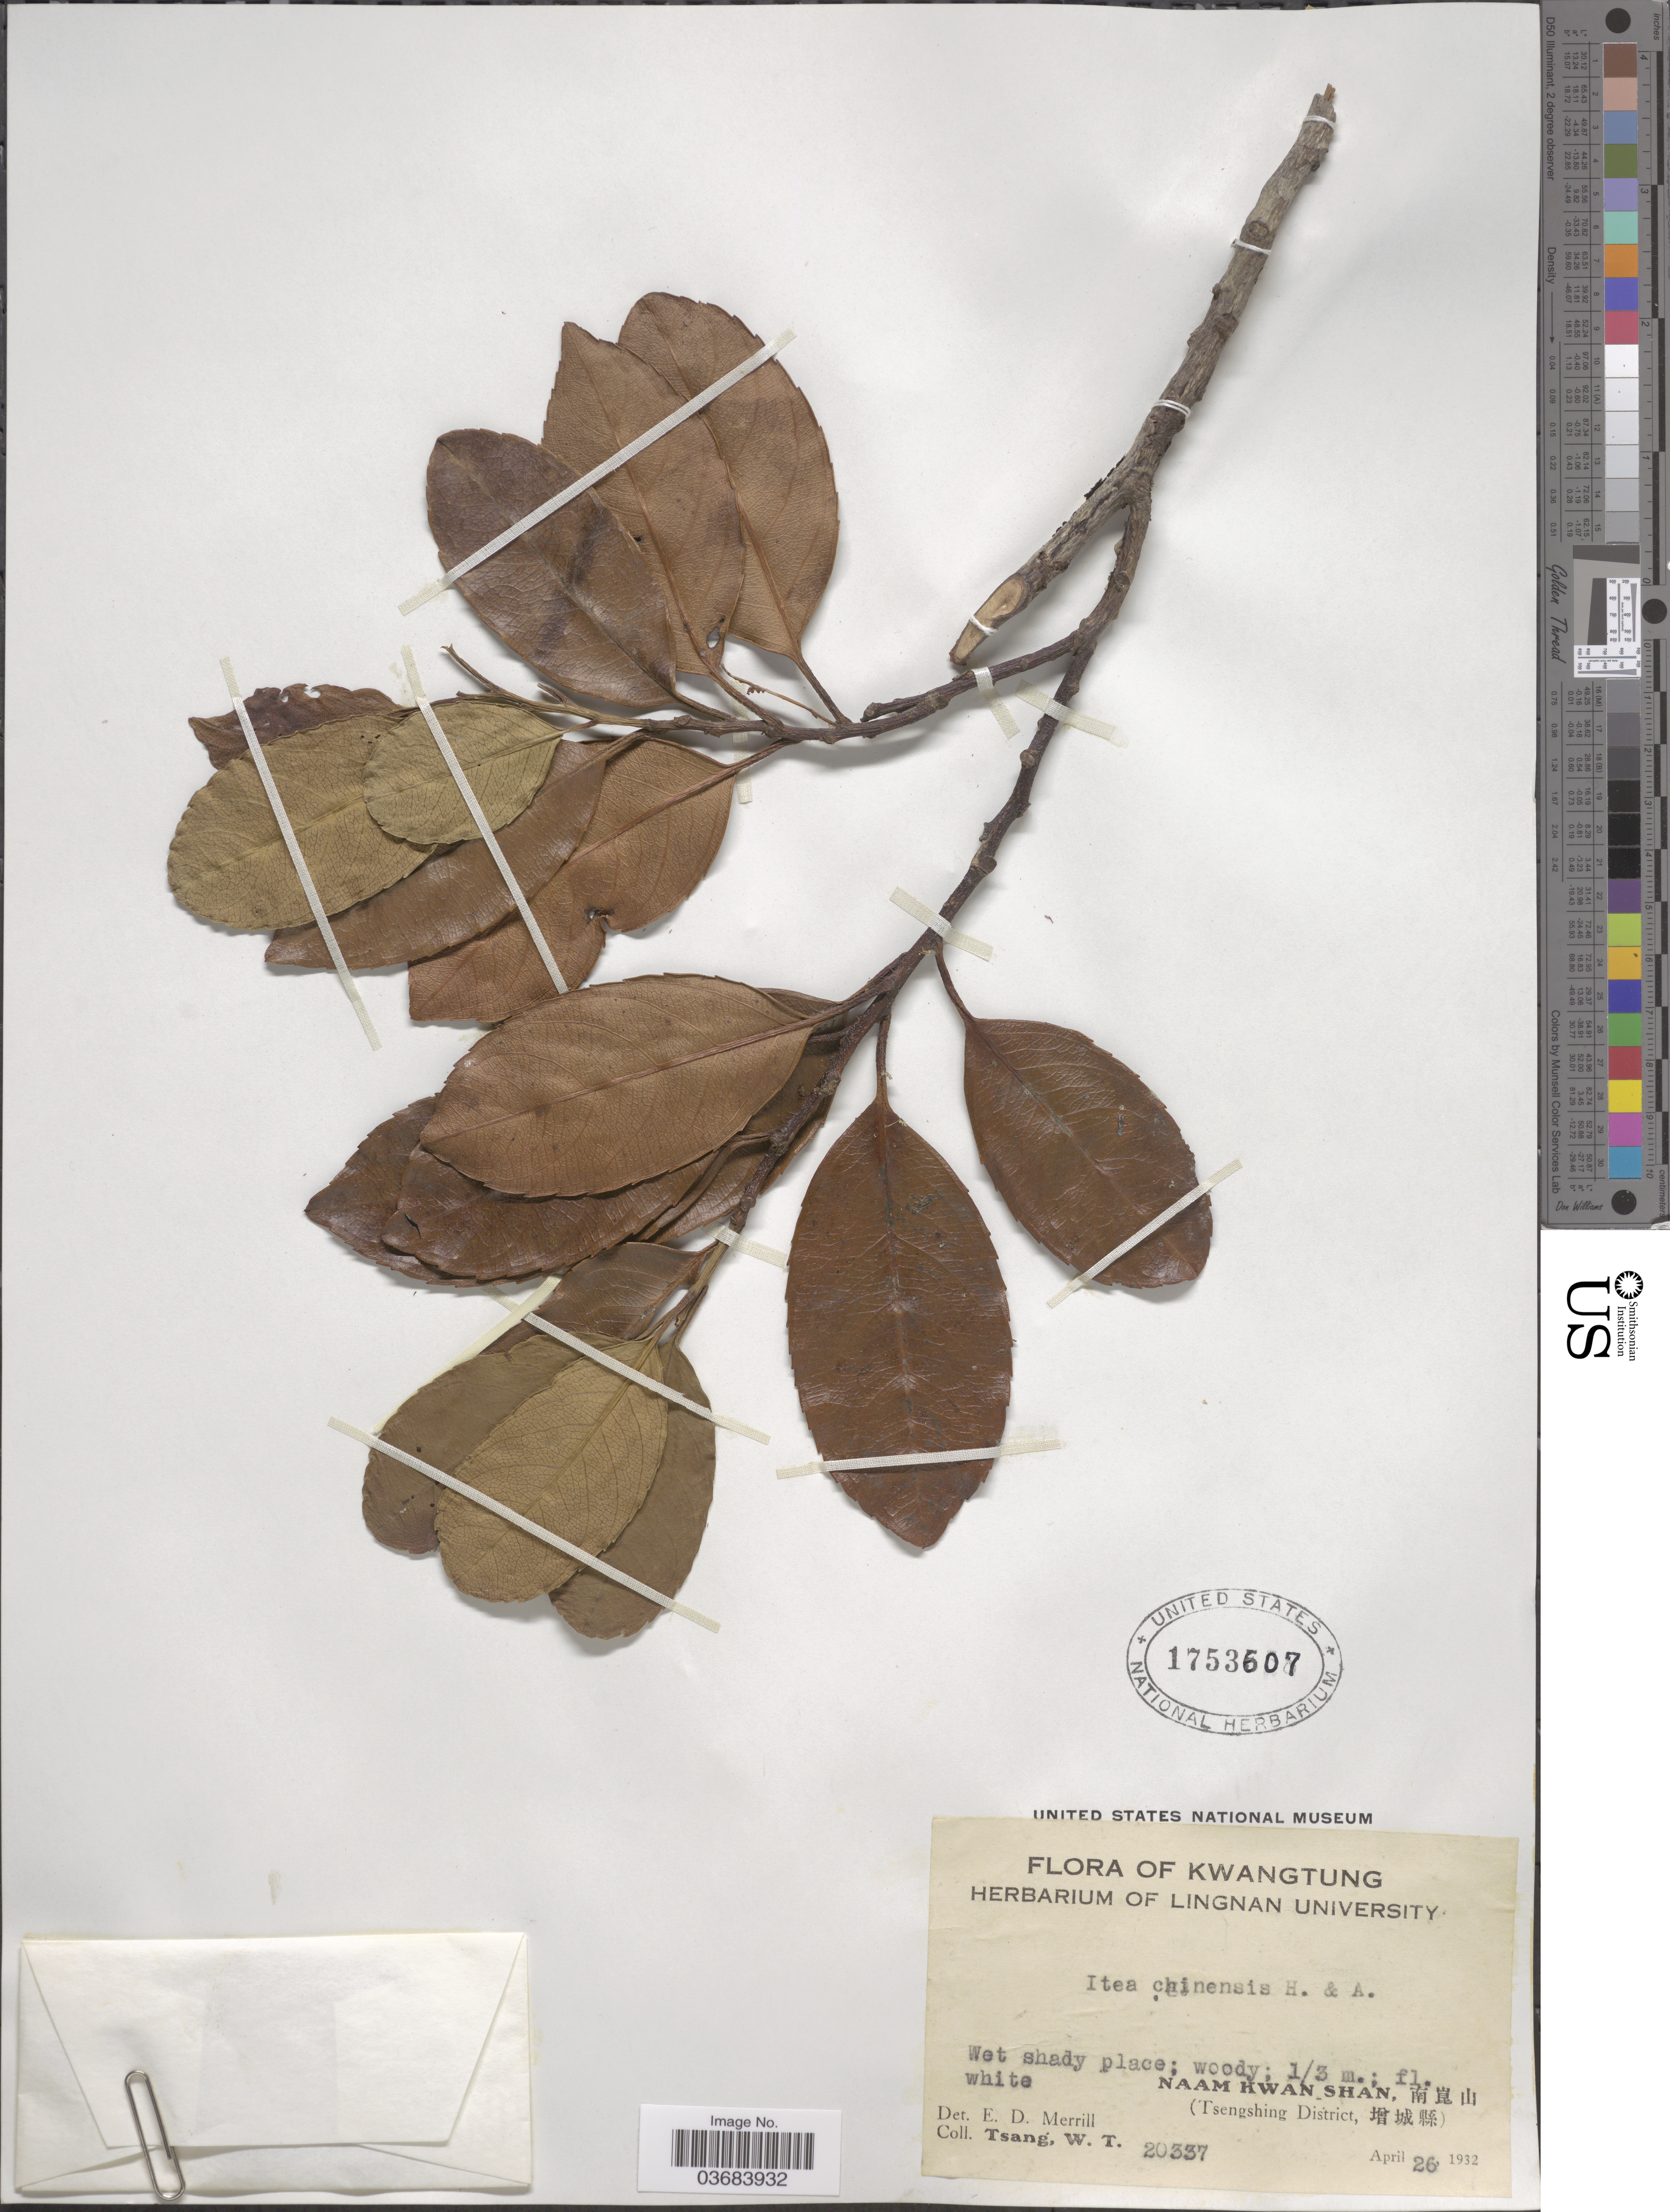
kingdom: Plantae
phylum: Tracheophyta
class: Magnoliopsida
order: Saxifragales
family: Iteaceae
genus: Itea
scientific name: Itea chinensis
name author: W. Hook. & H.J. Arn.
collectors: W. T. Tsang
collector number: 20337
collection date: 1912-04-26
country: China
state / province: Guangdong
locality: Kwangtung. Naam Kwan Shan, X. (Tsengshing District, X).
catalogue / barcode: US 1753607